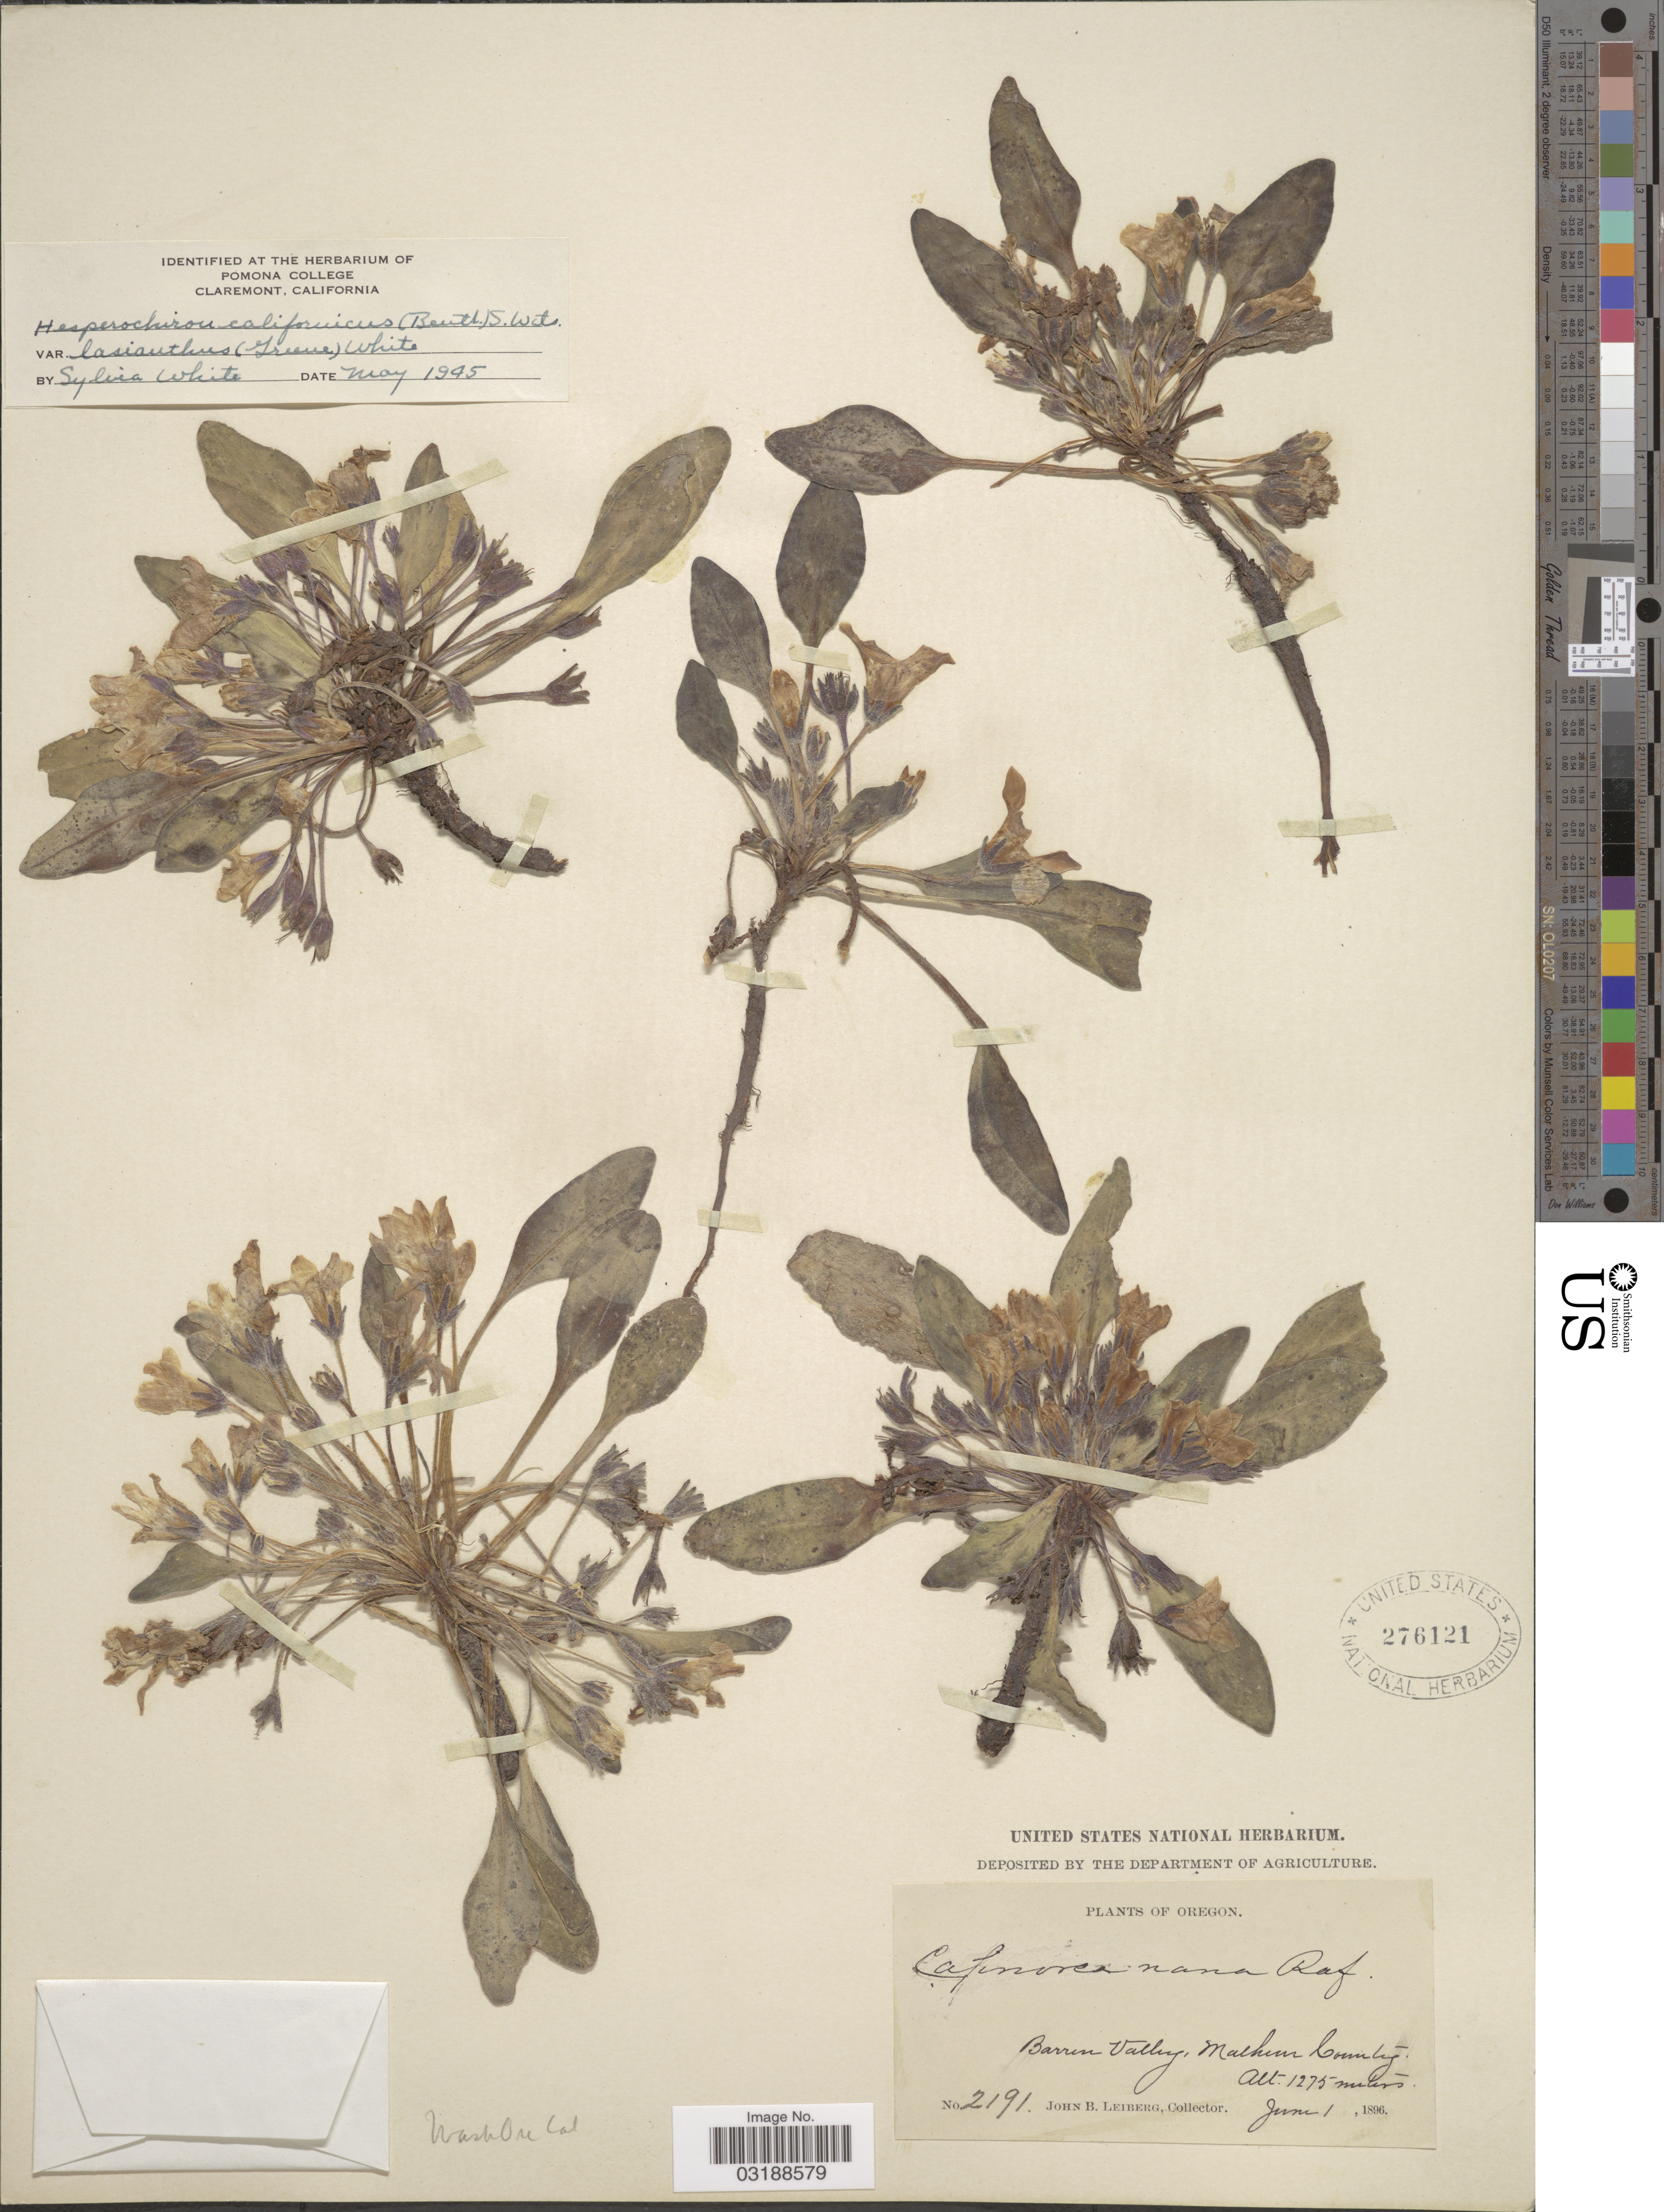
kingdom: Plantae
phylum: Tracheophyta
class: Magnoliopsida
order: Boraginales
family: Hydrophyllaceae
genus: Hesperochiron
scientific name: Hesperochiron californicus var. lasianthus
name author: (Kellogg) Brand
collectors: J. B. Leiberg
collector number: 2191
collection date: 1896-06-01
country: United States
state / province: Oregon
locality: Barren Valley, Malhur County.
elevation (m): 1275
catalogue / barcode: US 276121